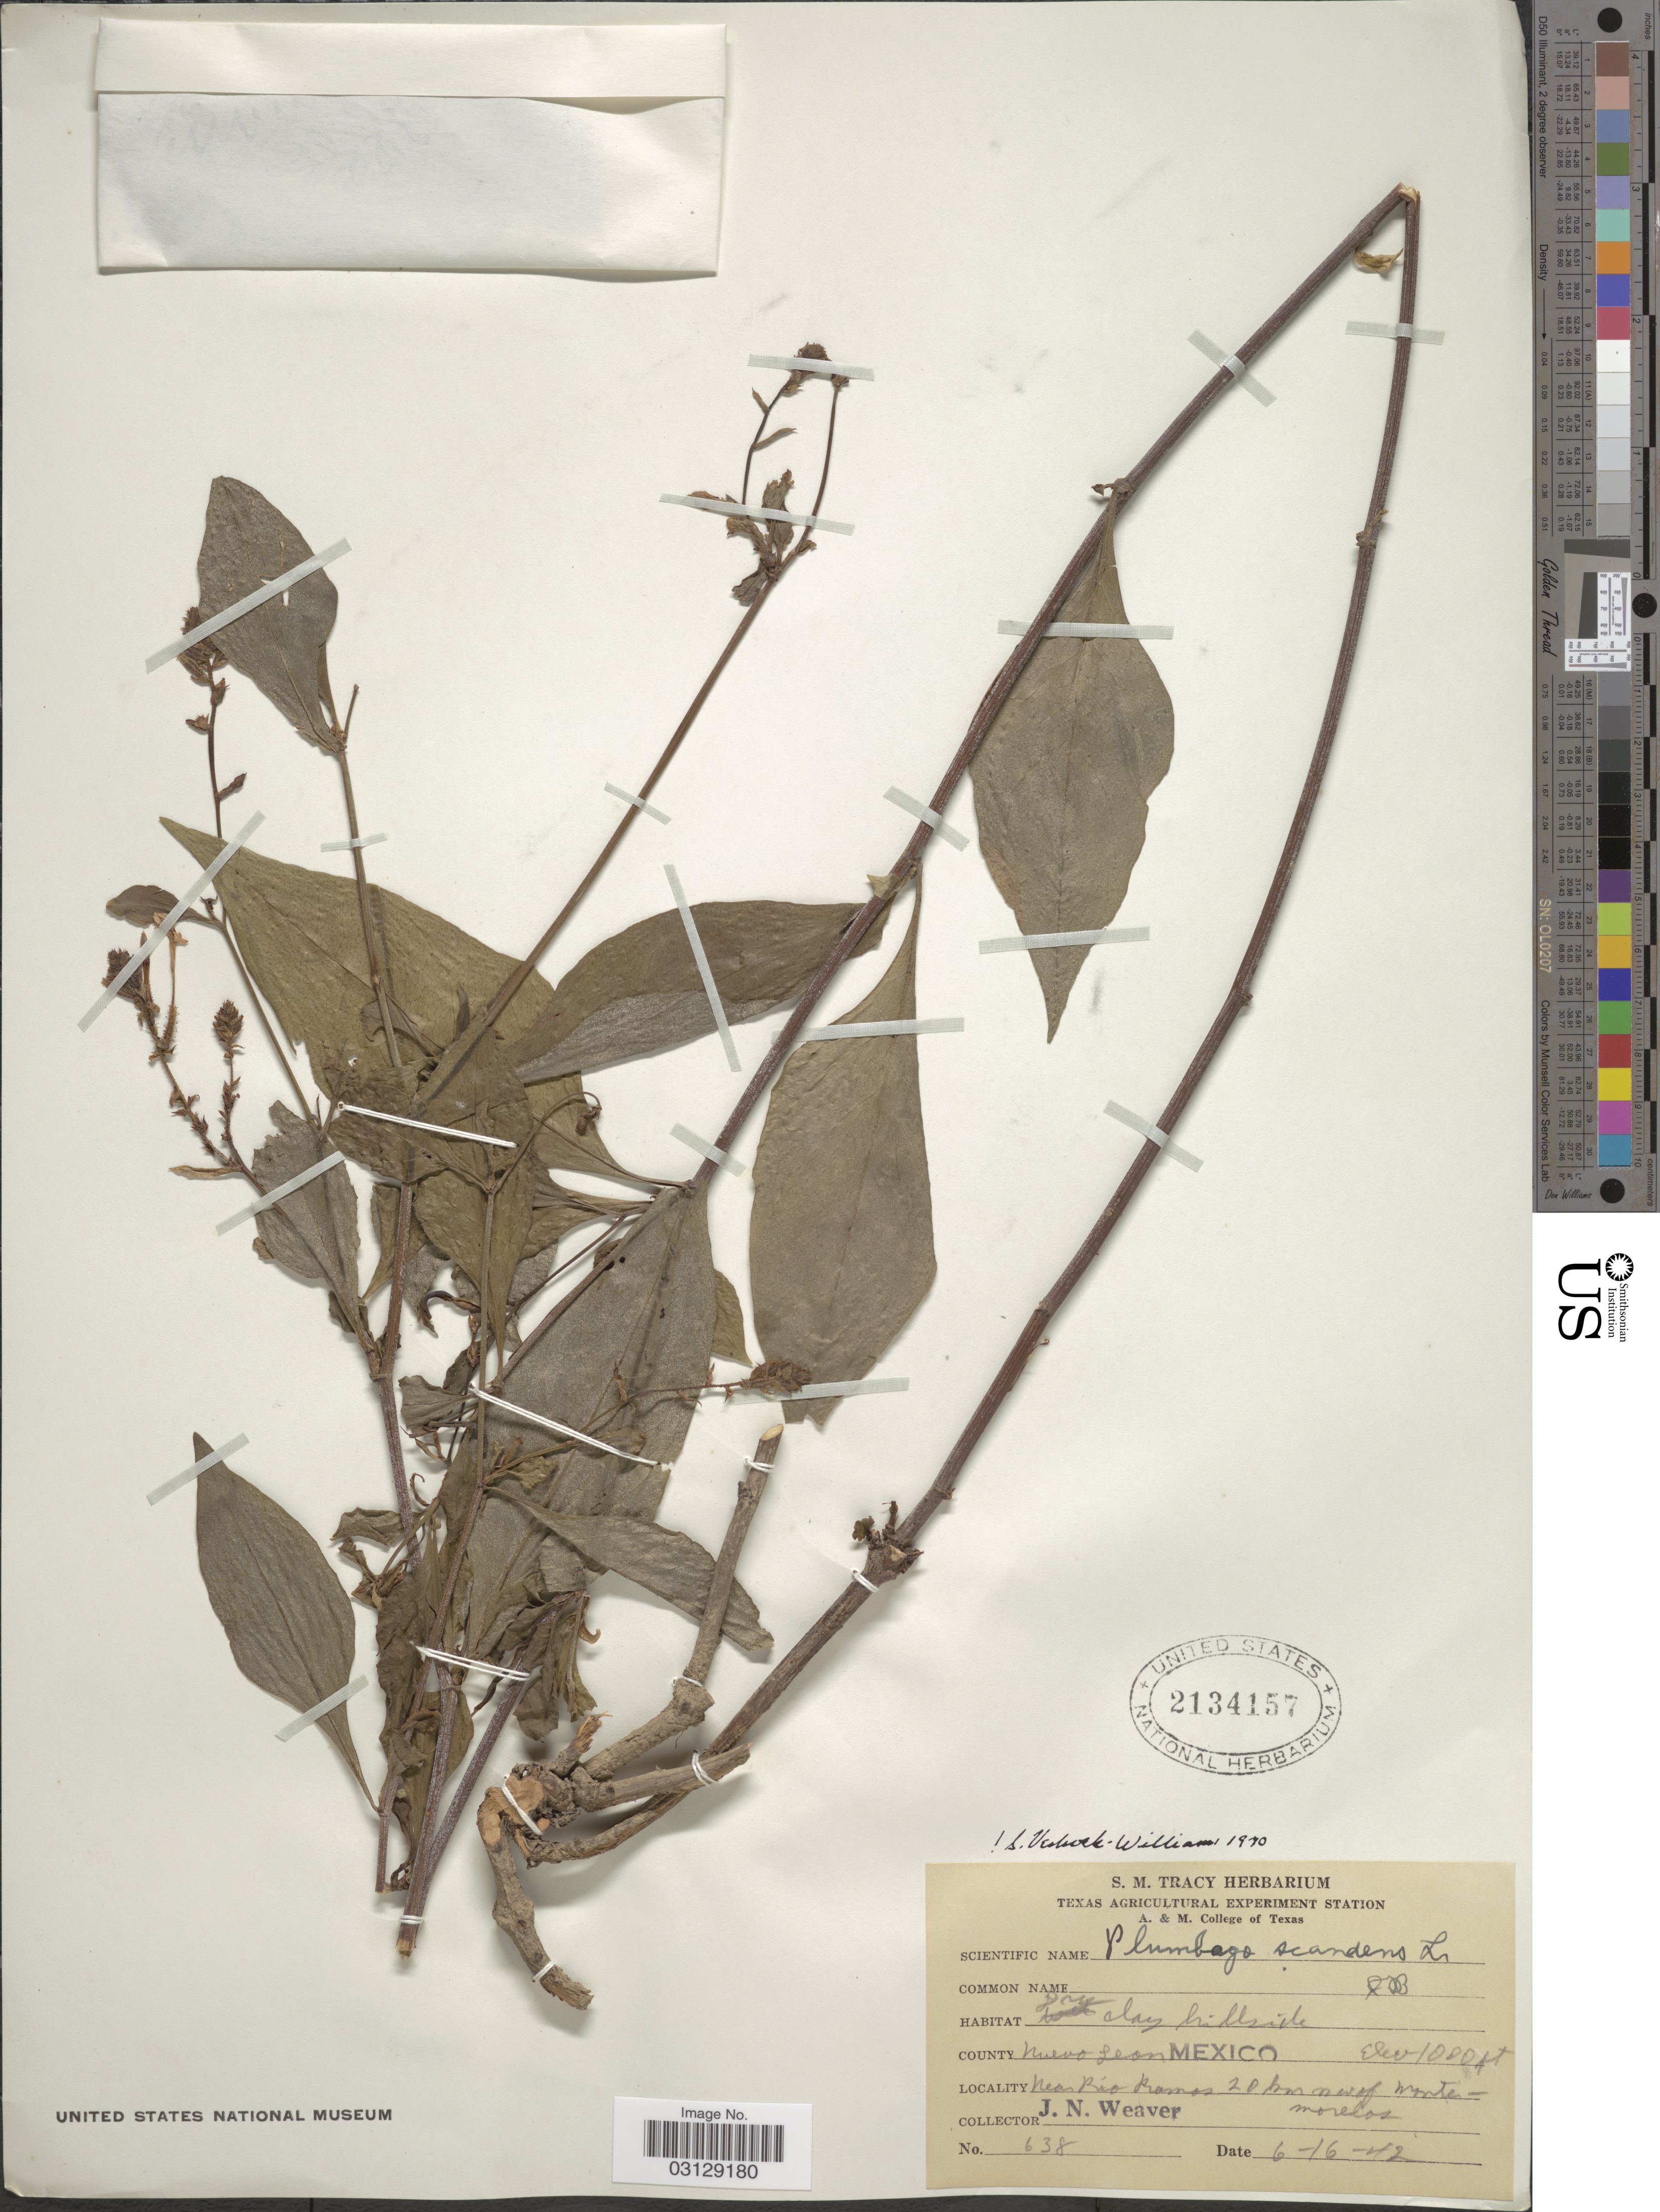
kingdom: Plantae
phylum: Tracheophyta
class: Magnoliopsida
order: Caryophyllales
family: Plumbaginaceae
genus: Plumbago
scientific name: Plumbago scandens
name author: L.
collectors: J. N. Weaver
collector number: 638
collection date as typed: Transcribed d/m/y: 16/6/42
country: Mexico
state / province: Nuevo León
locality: County Nuevo Leon. Near Rio Ramos 20 km n w of Montemorelos.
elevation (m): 305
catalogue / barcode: US 2134157